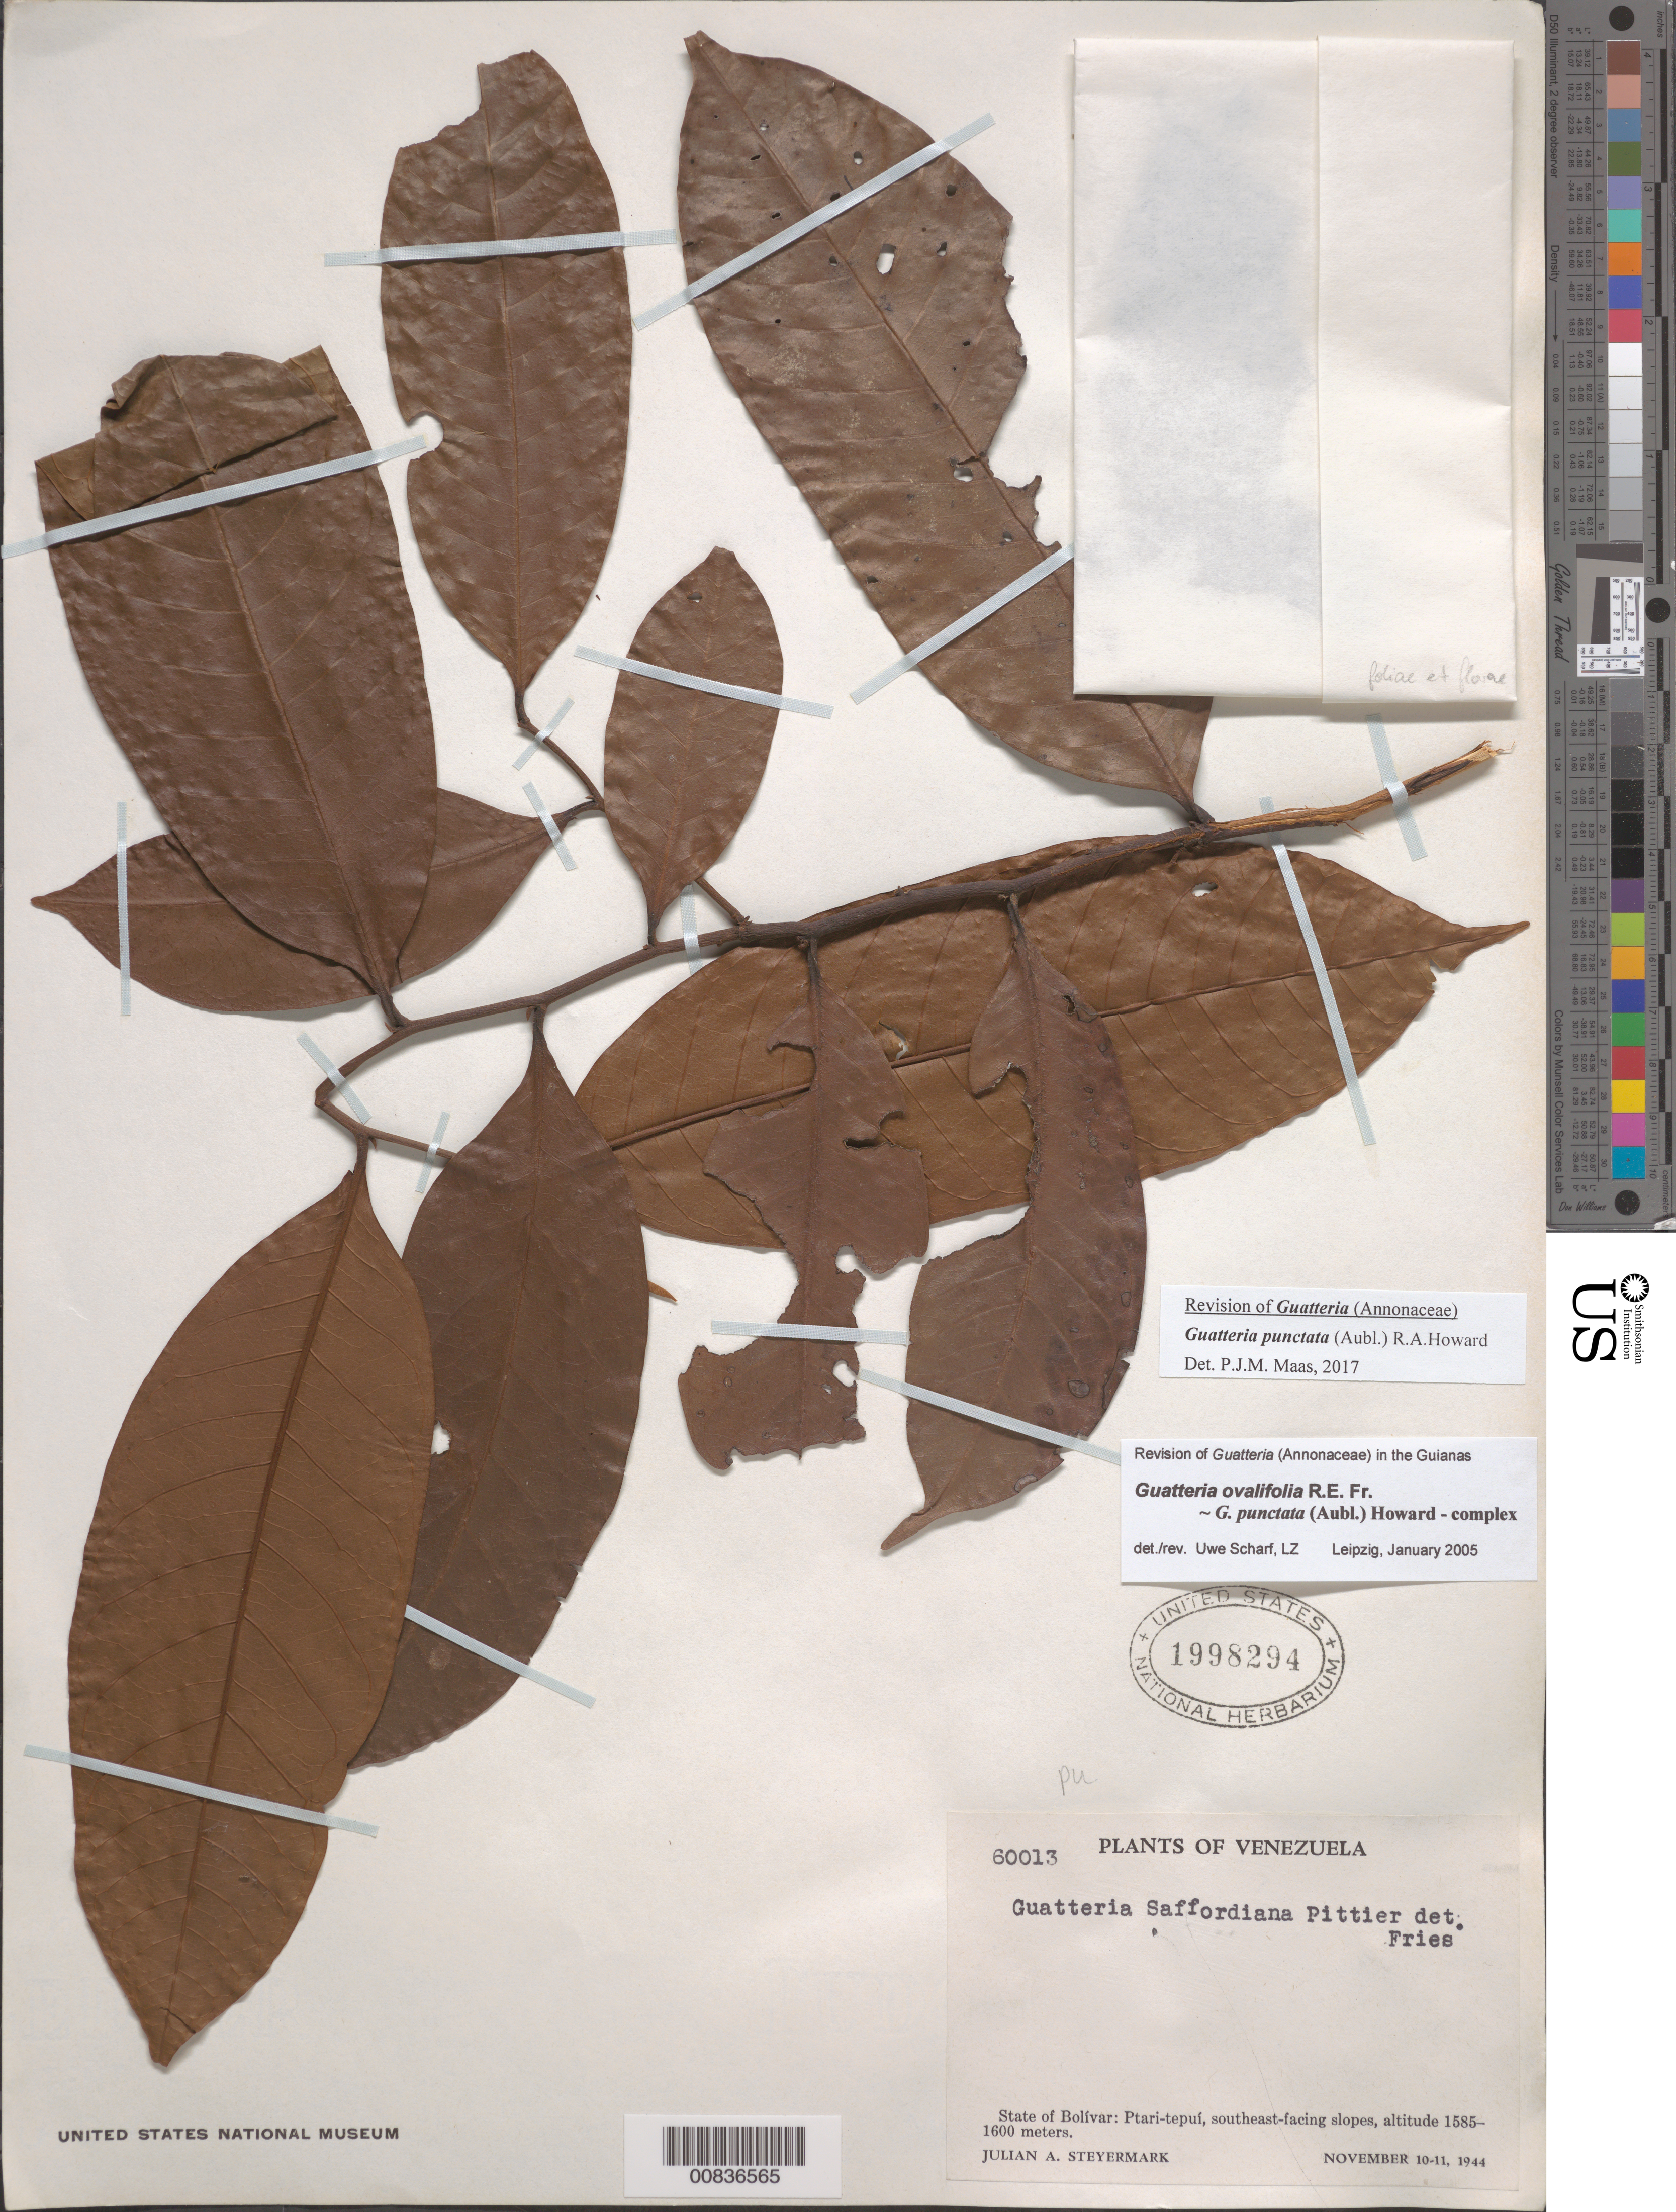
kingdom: Plantae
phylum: Tracheophyta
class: Magnoliopsida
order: Magnoliales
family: Annonaceae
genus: Guatteria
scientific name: Guatteria punctata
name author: (Aubl.) R.A. Howard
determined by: Maas, Paul J.; Maas, H.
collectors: J. Steyermark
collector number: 60013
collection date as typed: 10-Nov-44 to 11-Nov-44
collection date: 1944-11-10/1944-11-11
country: Venezuela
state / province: Bolívar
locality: Ptari-tepuí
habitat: SE-facing slope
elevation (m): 1585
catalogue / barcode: US 1998294